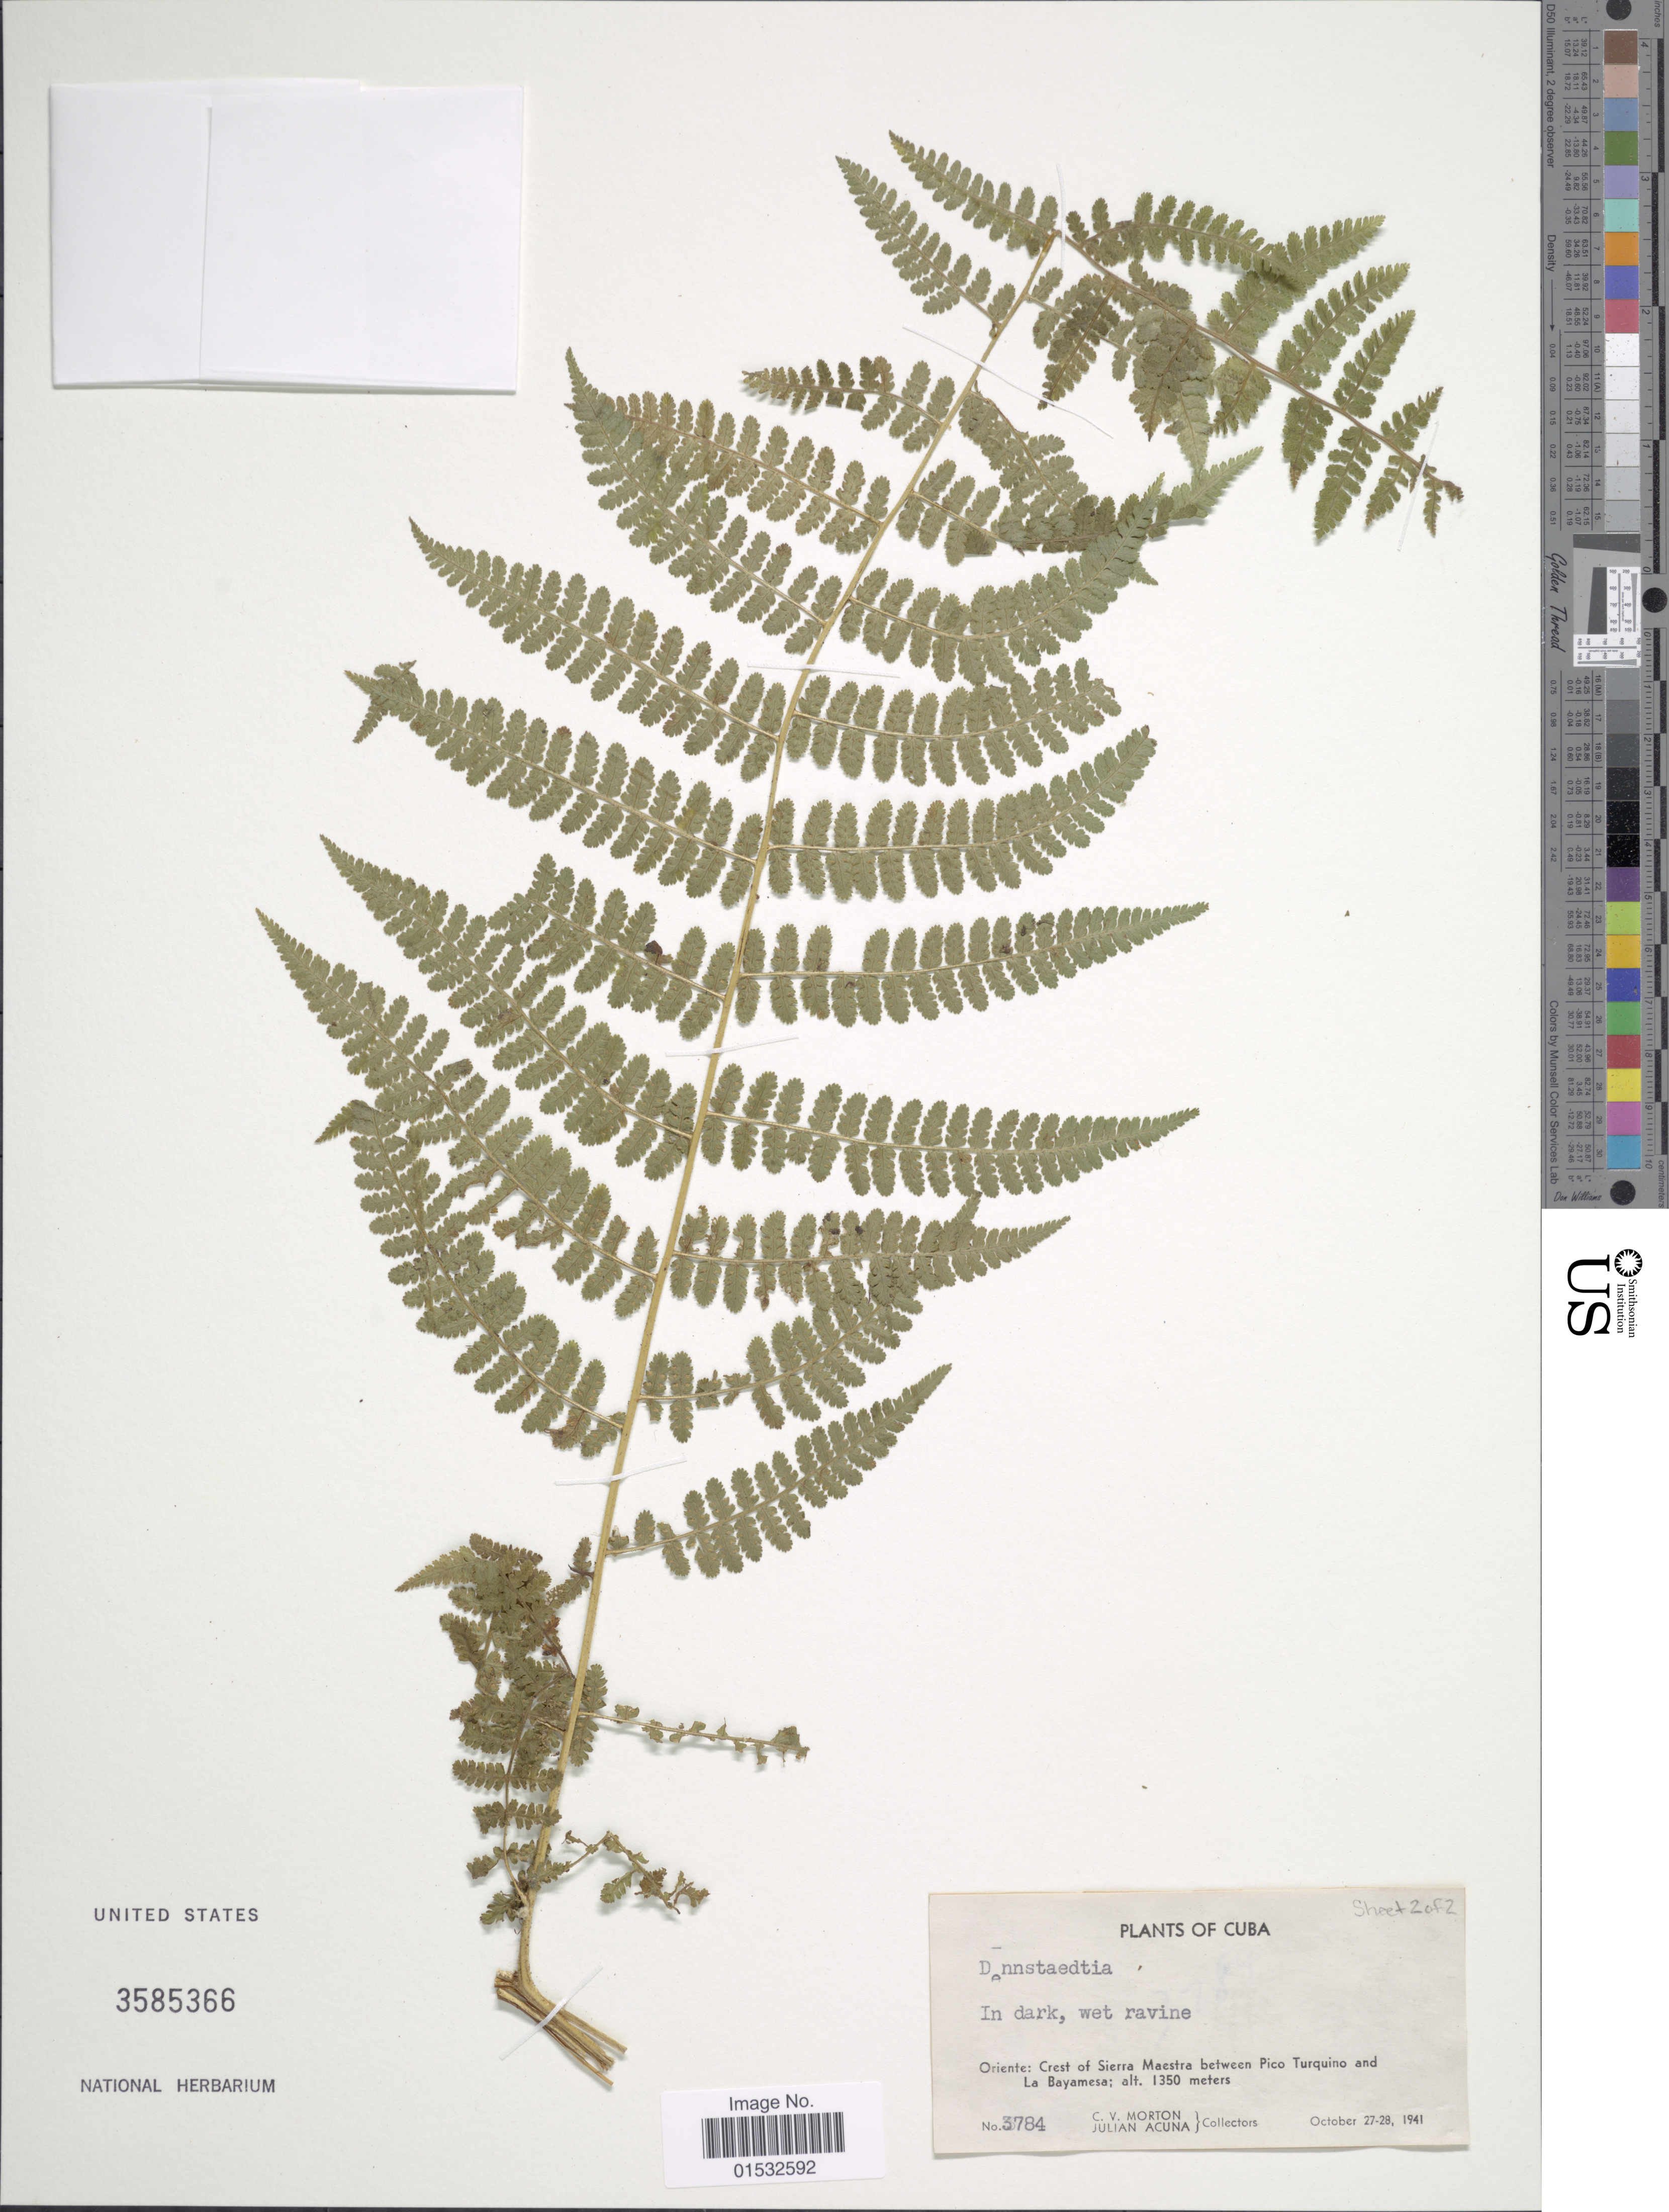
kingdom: Plantae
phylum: Tracheophyta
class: Polypodiopsida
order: Polypodiales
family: Dennstaedtiaceae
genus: Hypolepis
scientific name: Hypolepis sp.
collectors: C. V. Morton & J. B. Acuña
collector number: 3784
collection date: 1941-10-27/1941-10-28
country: Cuba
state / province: Oriente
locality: Crest of Sierra Maestra between Pico Turquino and La Bayamesa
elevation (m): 1350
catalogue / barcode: US 3585366